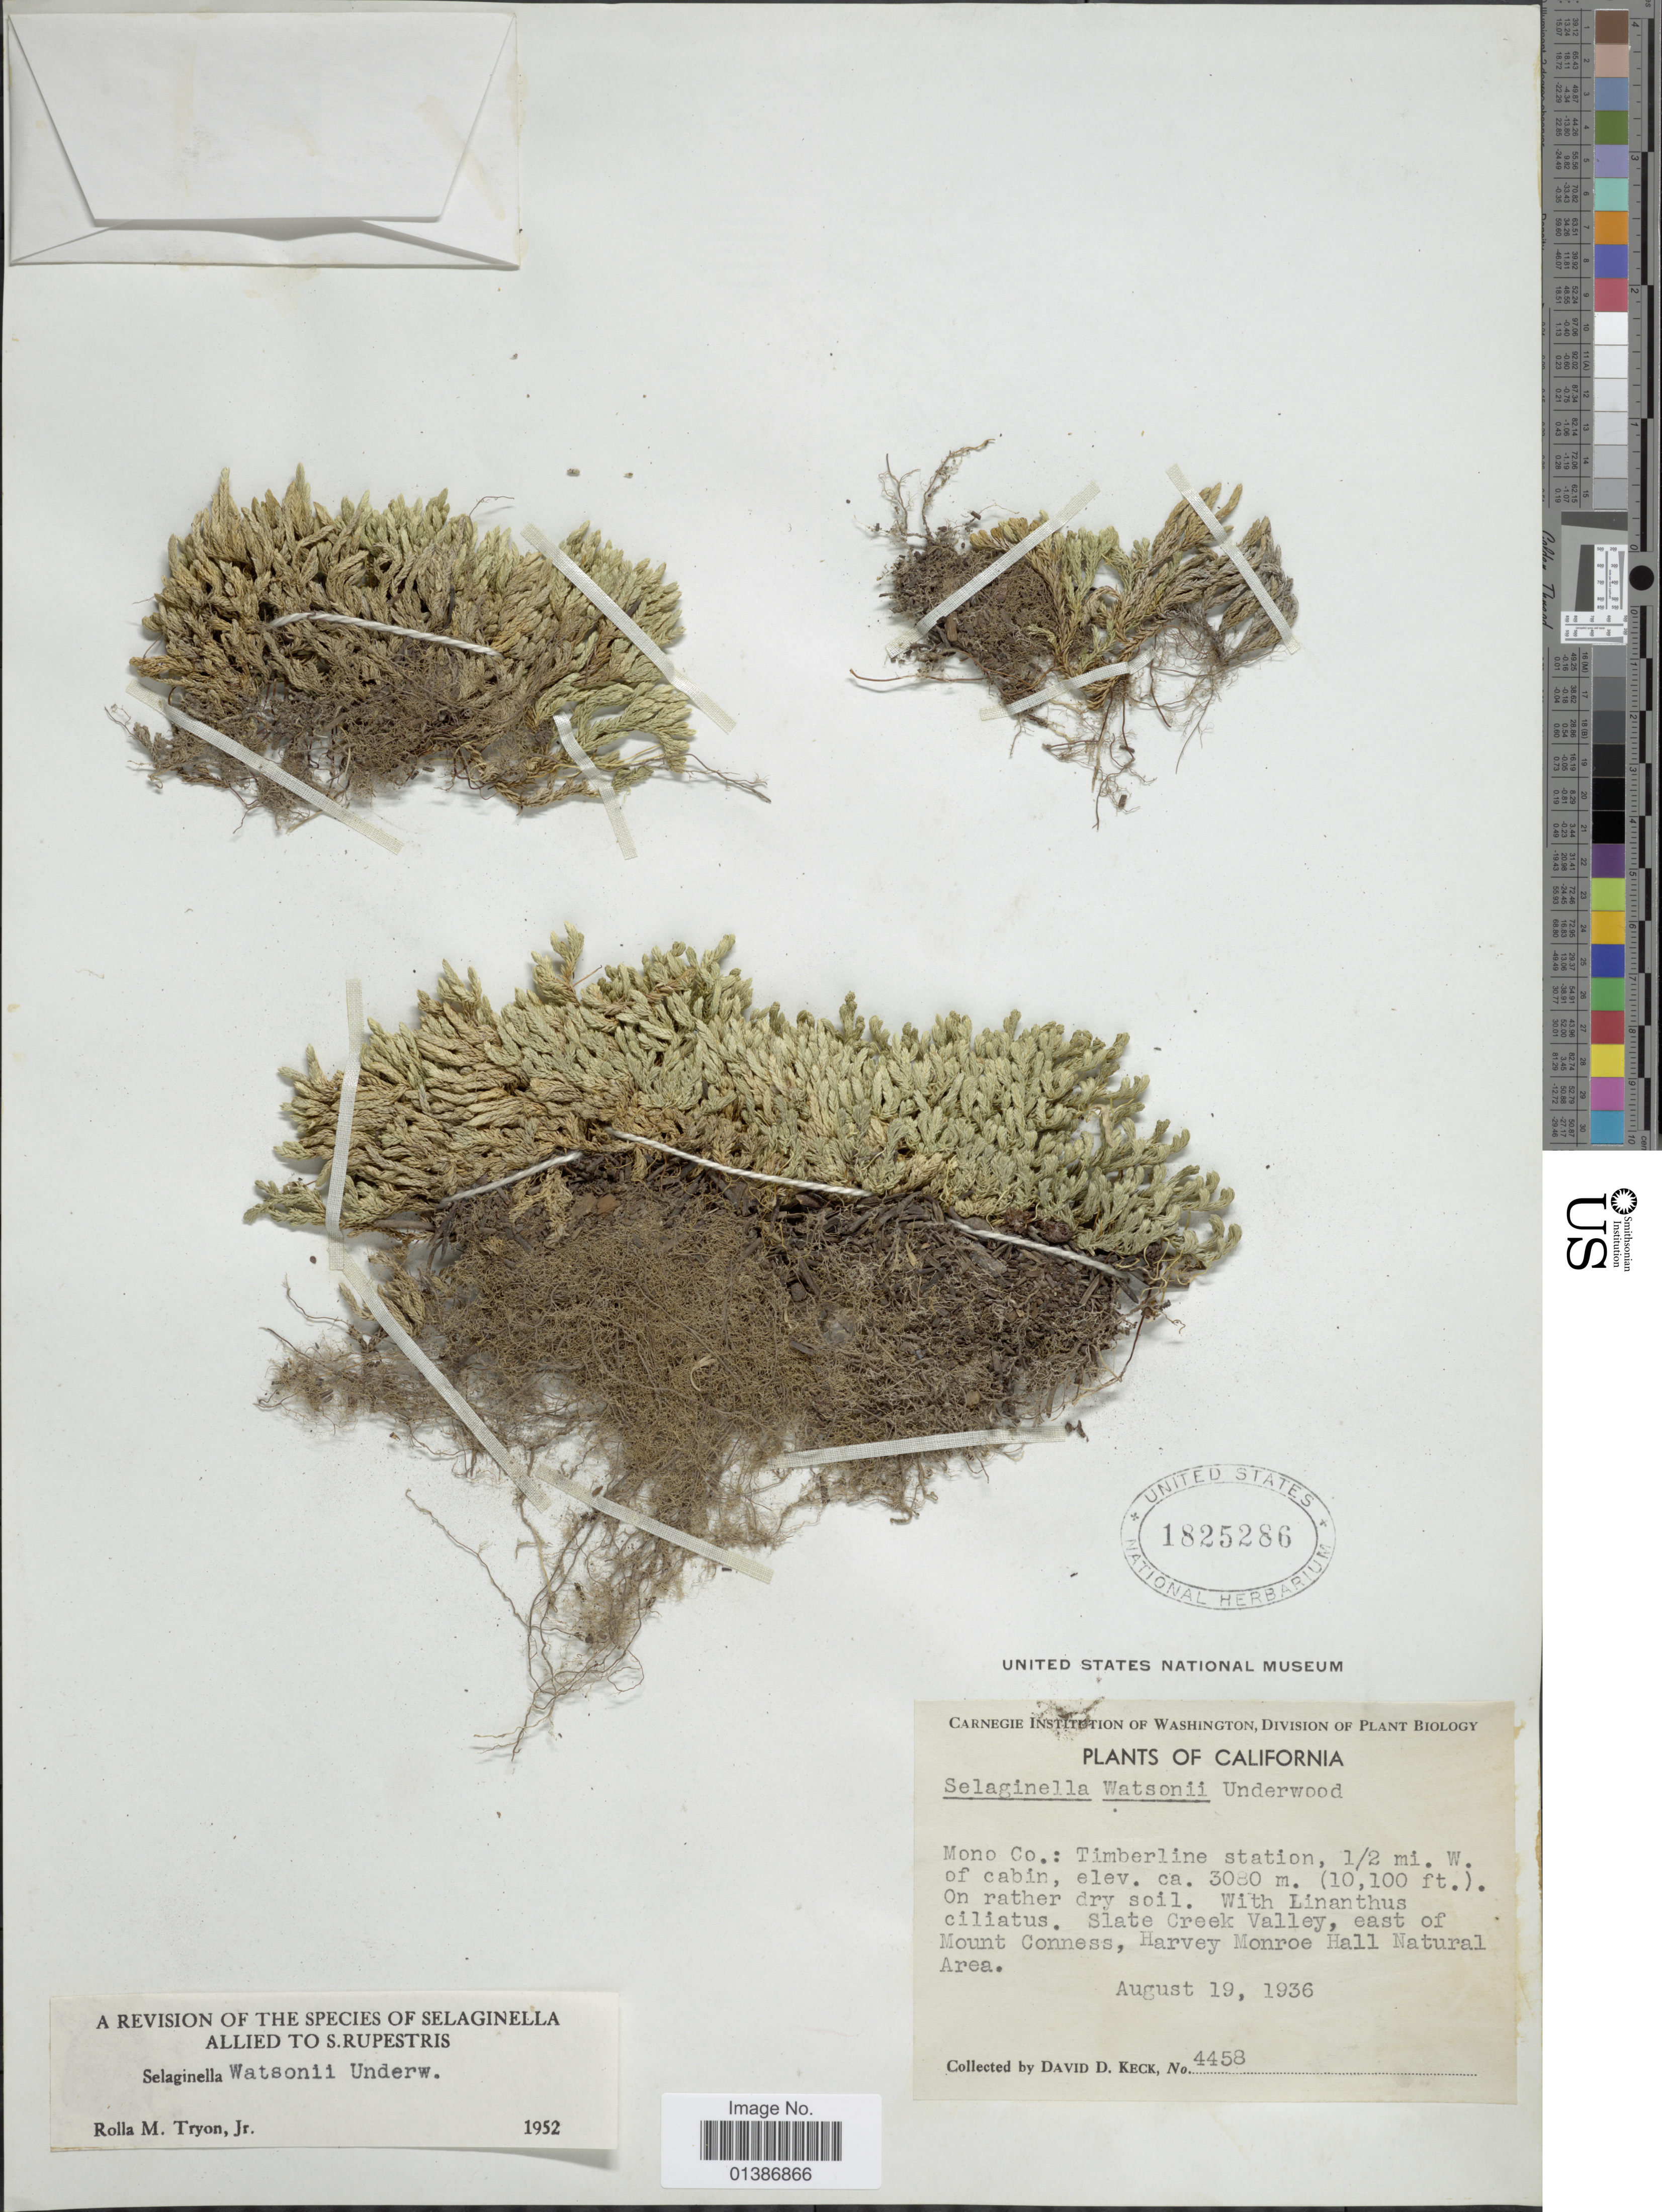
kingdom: Plantae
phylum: Tracheophyta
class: Lycopodiopsida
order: Selaginellales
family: Selaginellaceae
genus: Selaginella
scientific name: Selaginella watsonii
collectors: D. D. Keck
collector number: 4458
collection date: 1936-08-19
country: United States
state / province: California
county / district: Mono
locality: Mono Co.: Timberline station, 1/2 mi. W. of cabin. Slate Creek Valley, east of Mount Conness, Harvey Monroe Hall Natural Area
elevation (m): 3080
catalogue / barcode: US 1825286